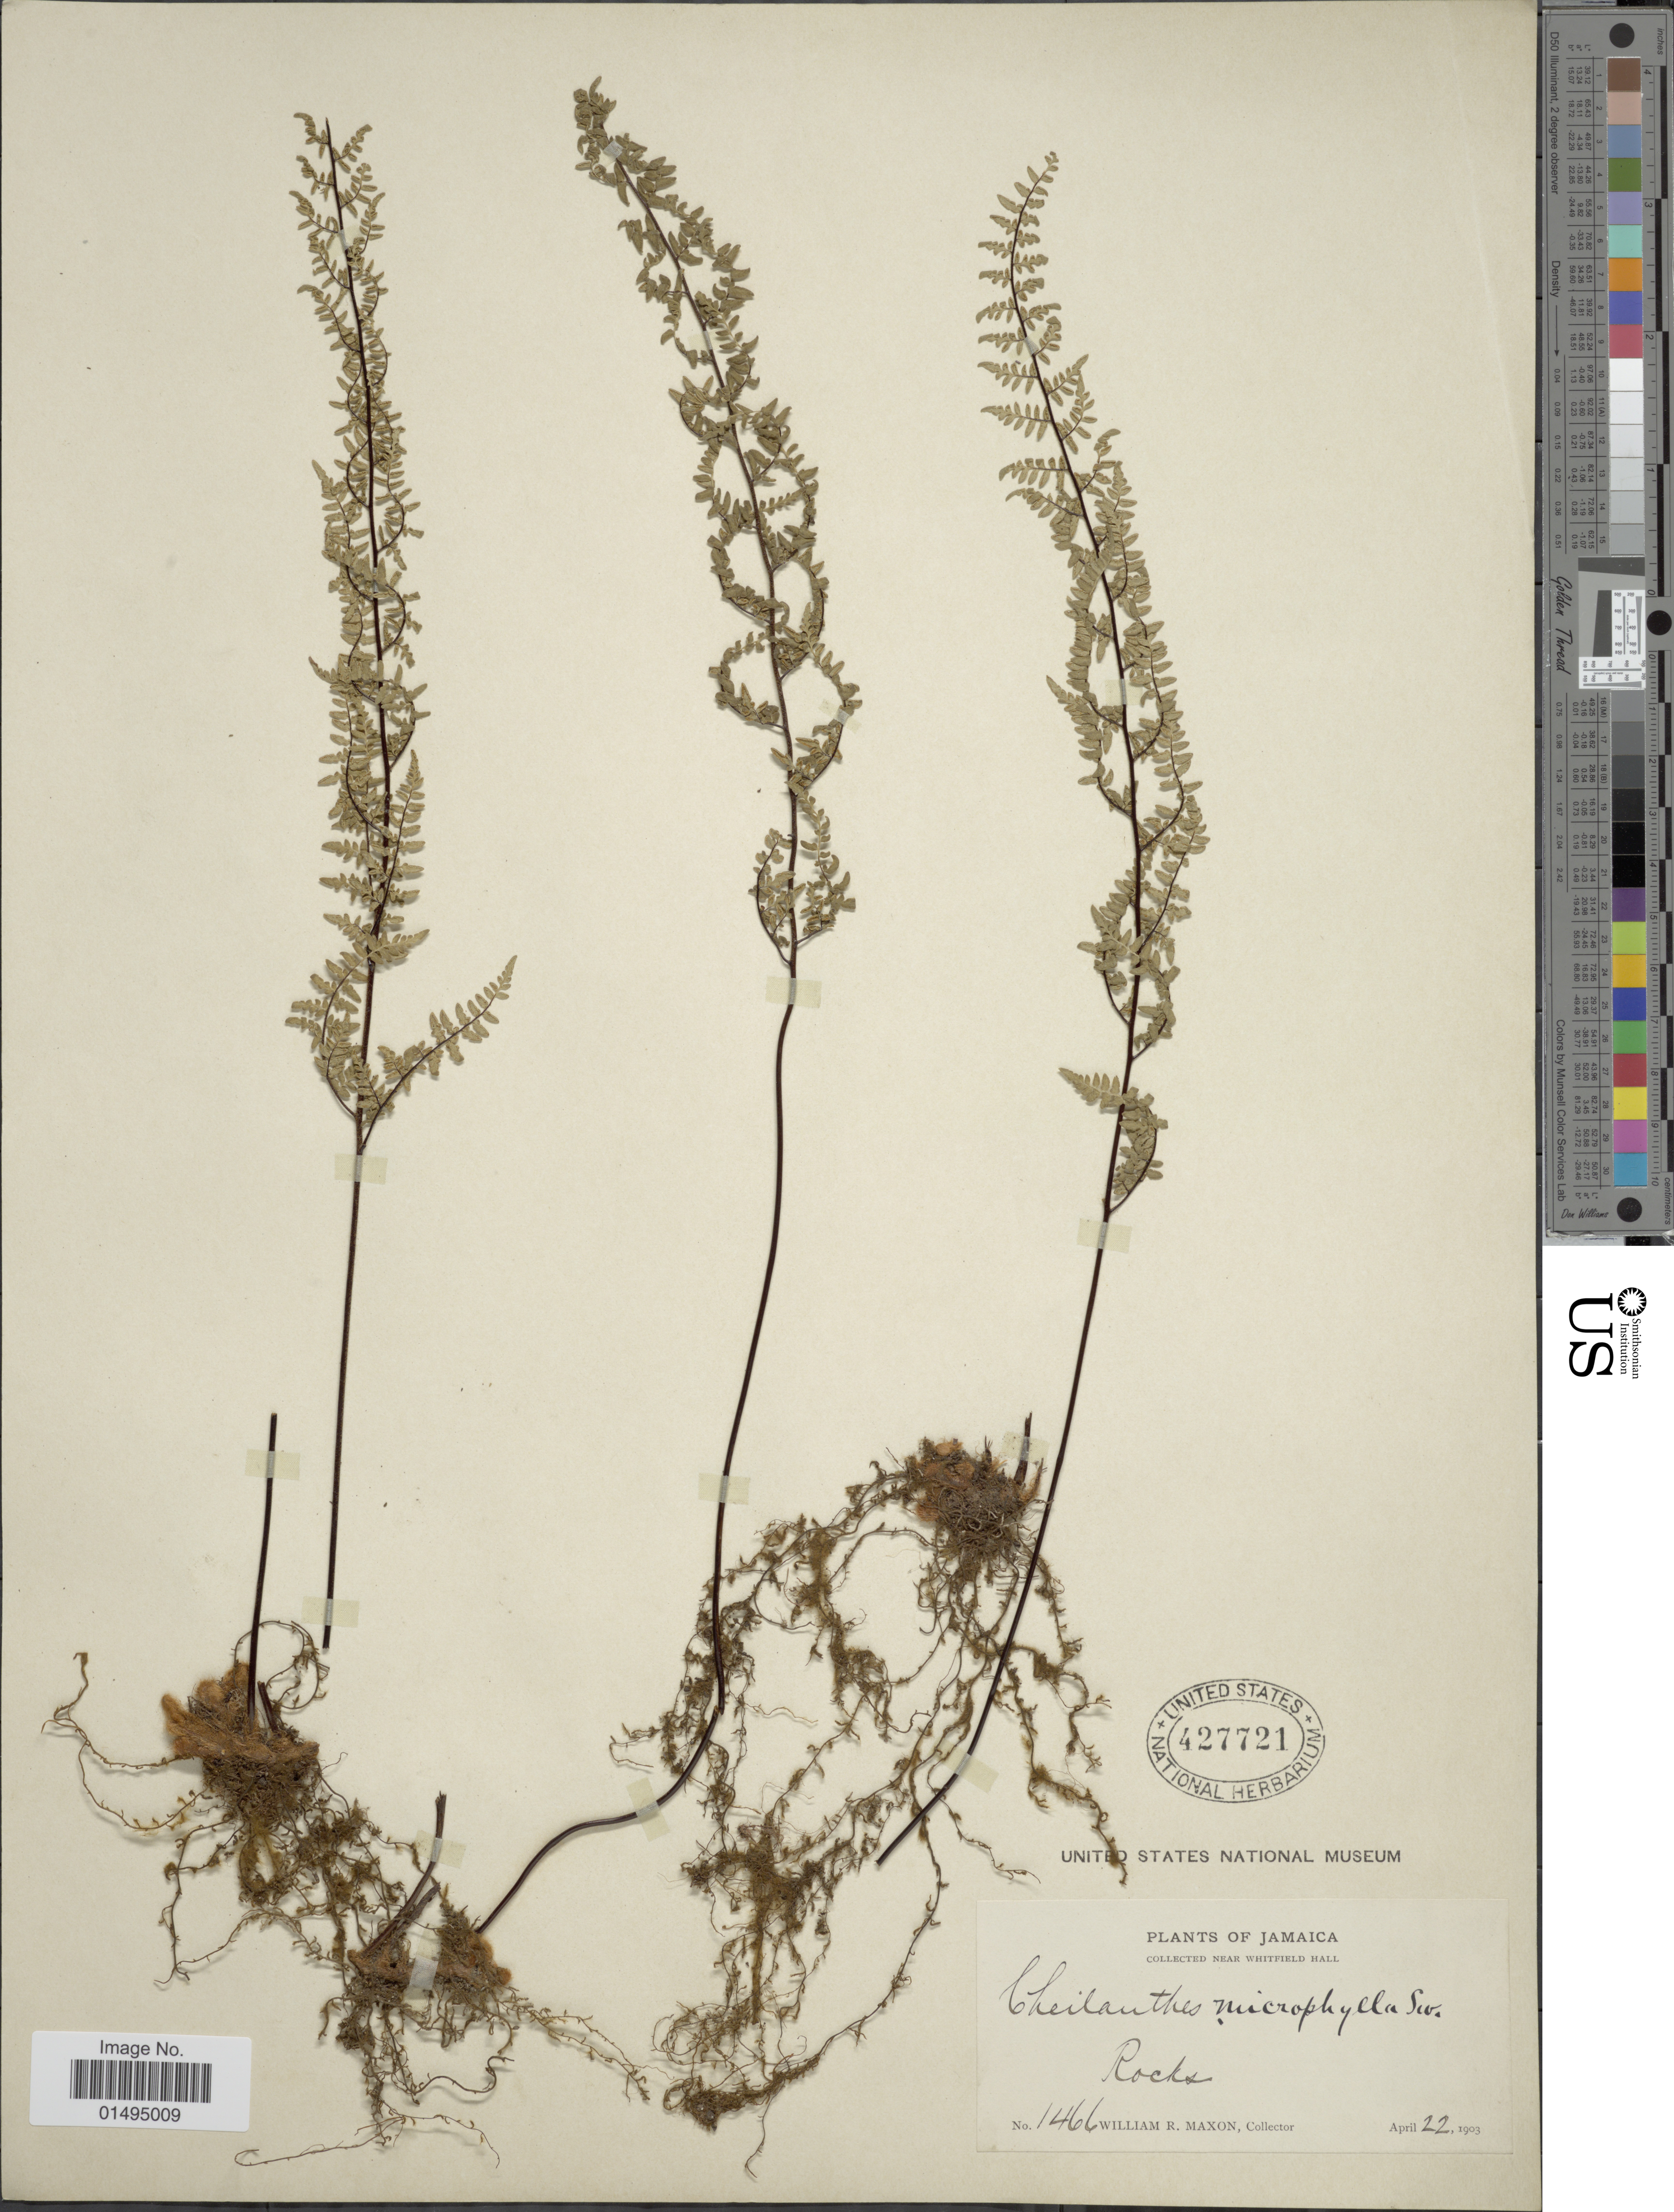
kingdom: Plantae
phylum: Tracheophyta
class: Polypodiopsida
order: Polypodiales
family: Pteridaceae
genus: Myriopteris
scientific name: Myriopteris microphylla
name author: (Sw.) Grusz & Windham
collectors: W. R. Maxon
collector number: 1466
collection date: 1903-04-22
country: Jamaica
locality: Jamaica, near Whitfield Hall, Rocks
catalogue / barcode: US 427721